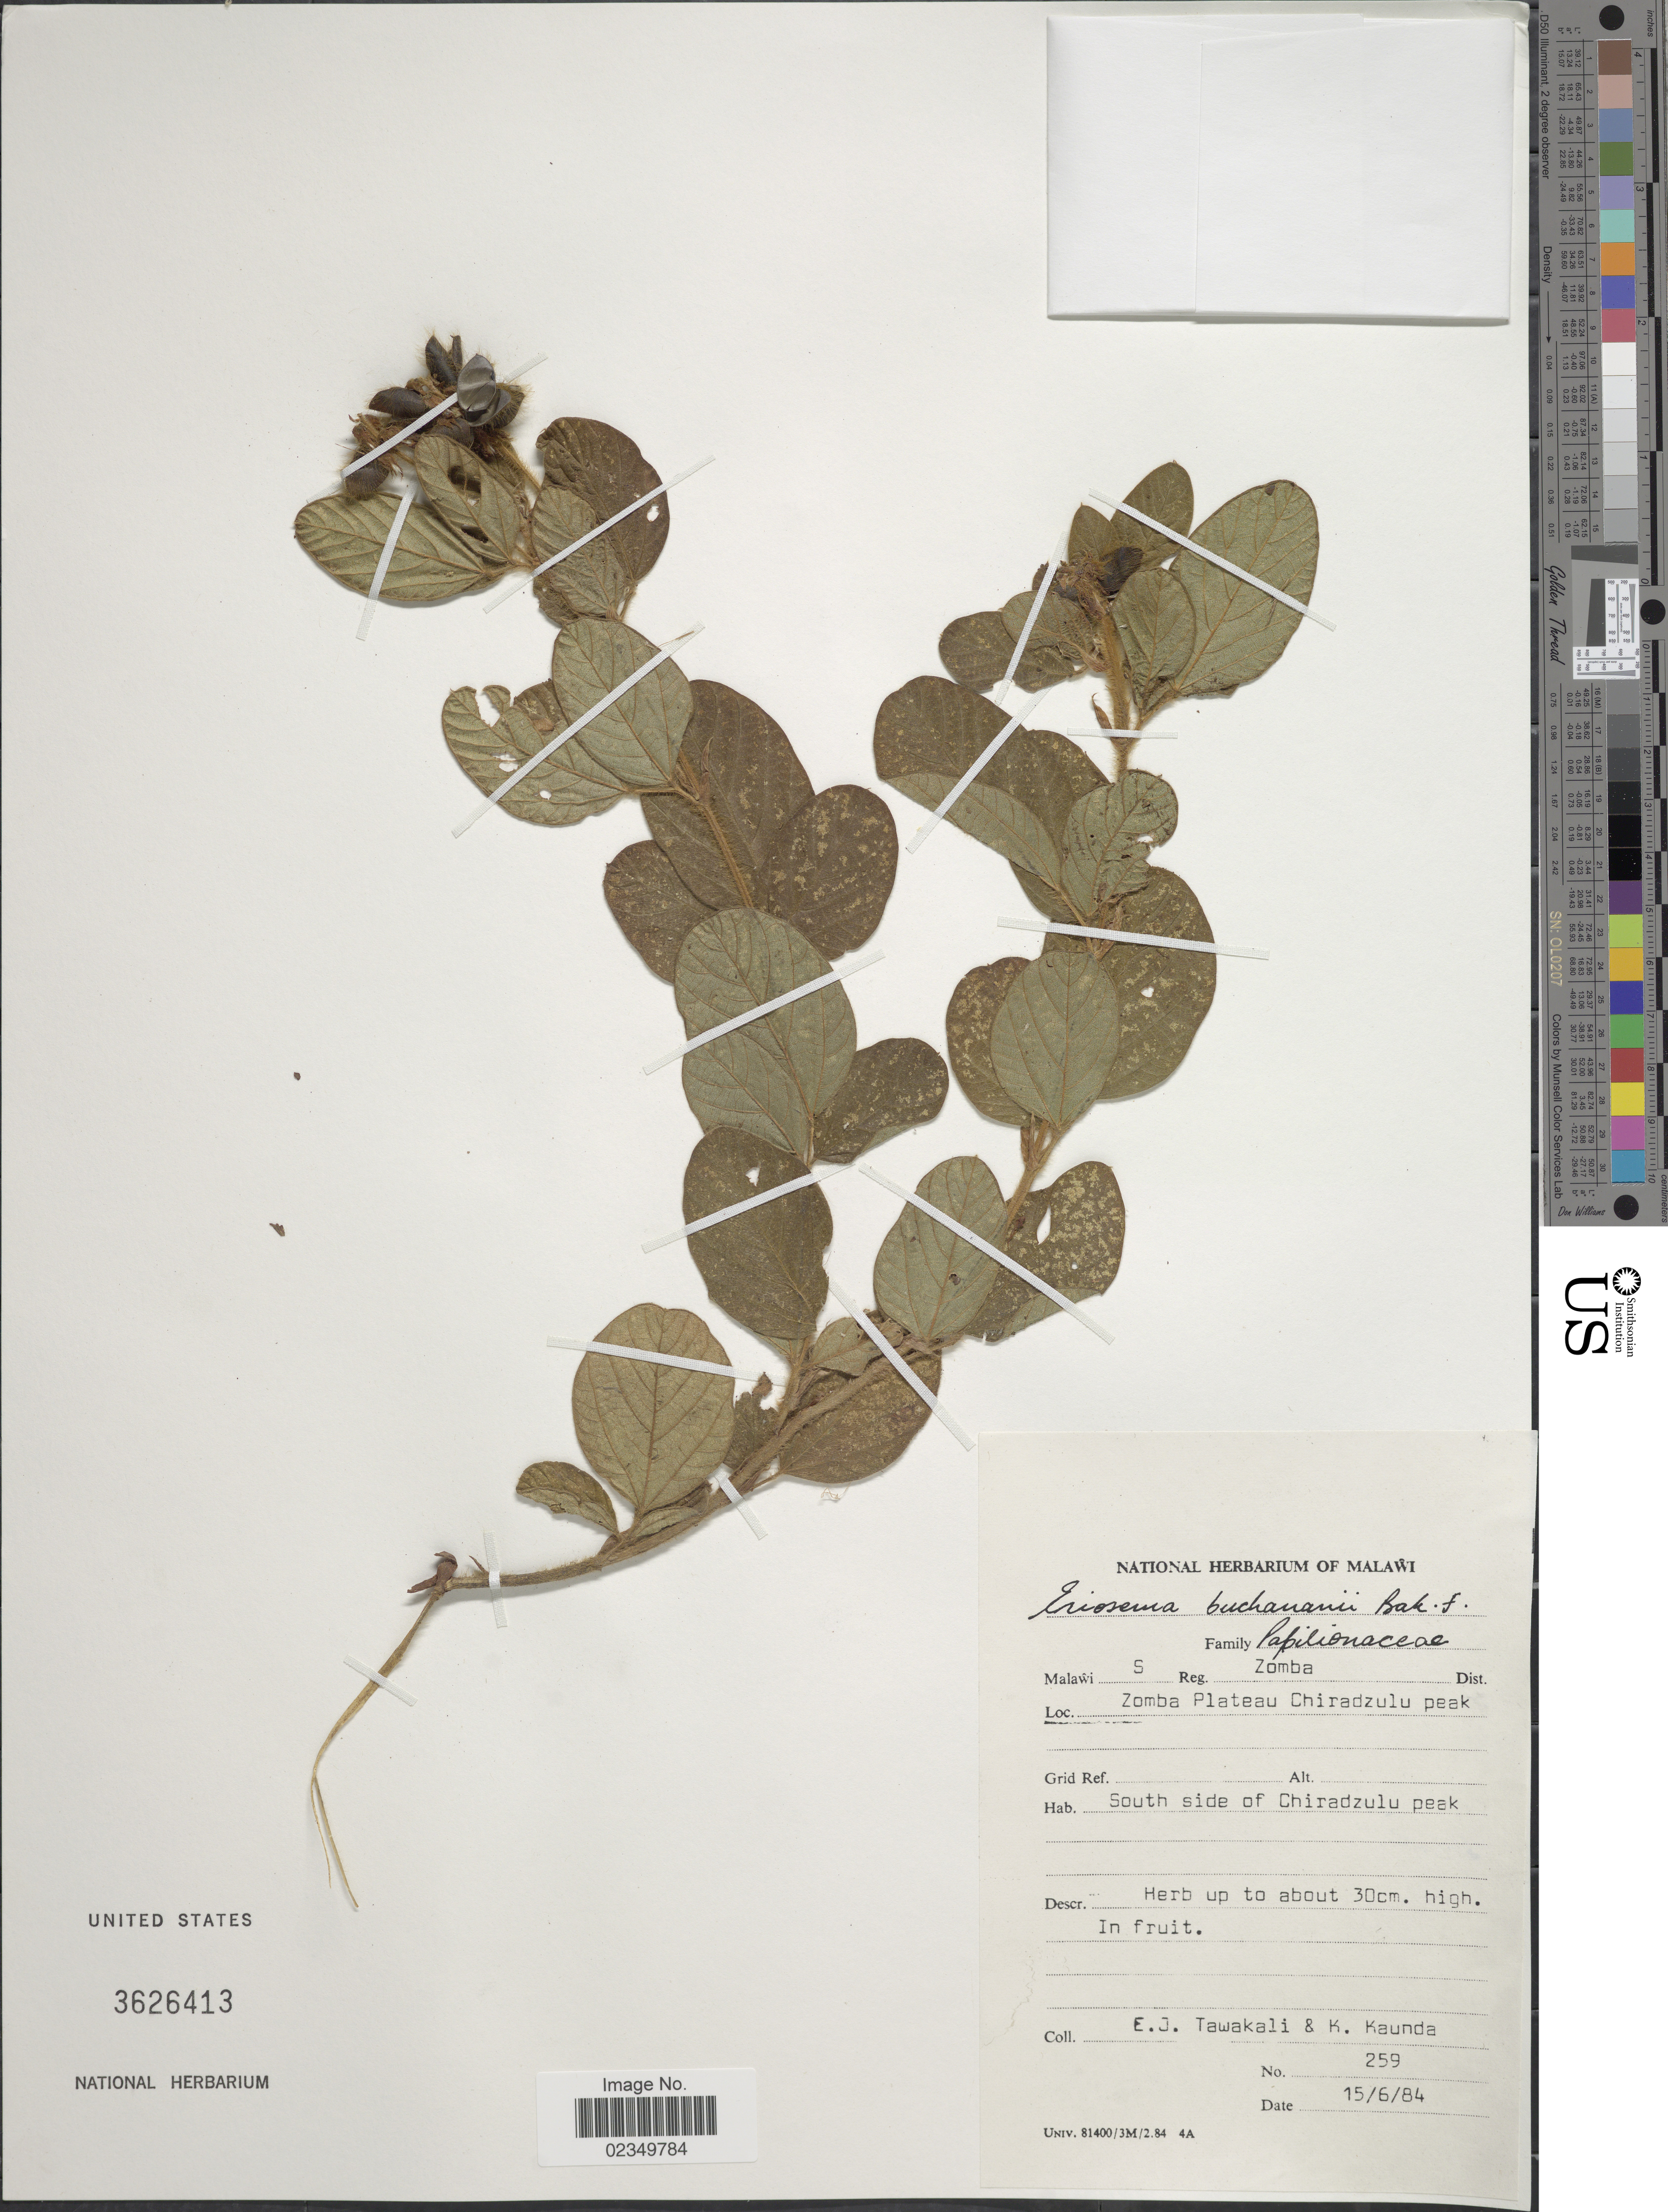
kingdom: Plantae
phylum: Tracheophyta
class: Magnoliopsida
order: Fabales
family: Fabaceae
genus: Eriosema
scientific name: Eriosema buchananii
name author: Baker f.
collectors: E. Tawakali & K. Kaunda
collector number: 259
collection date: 1984-06-15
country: Malawi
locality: Malawi S Reg. Zomba Dist., Zomba Plateau Chiradzulu peak, South side of Chiradzulu peak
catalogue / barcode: US 3626413